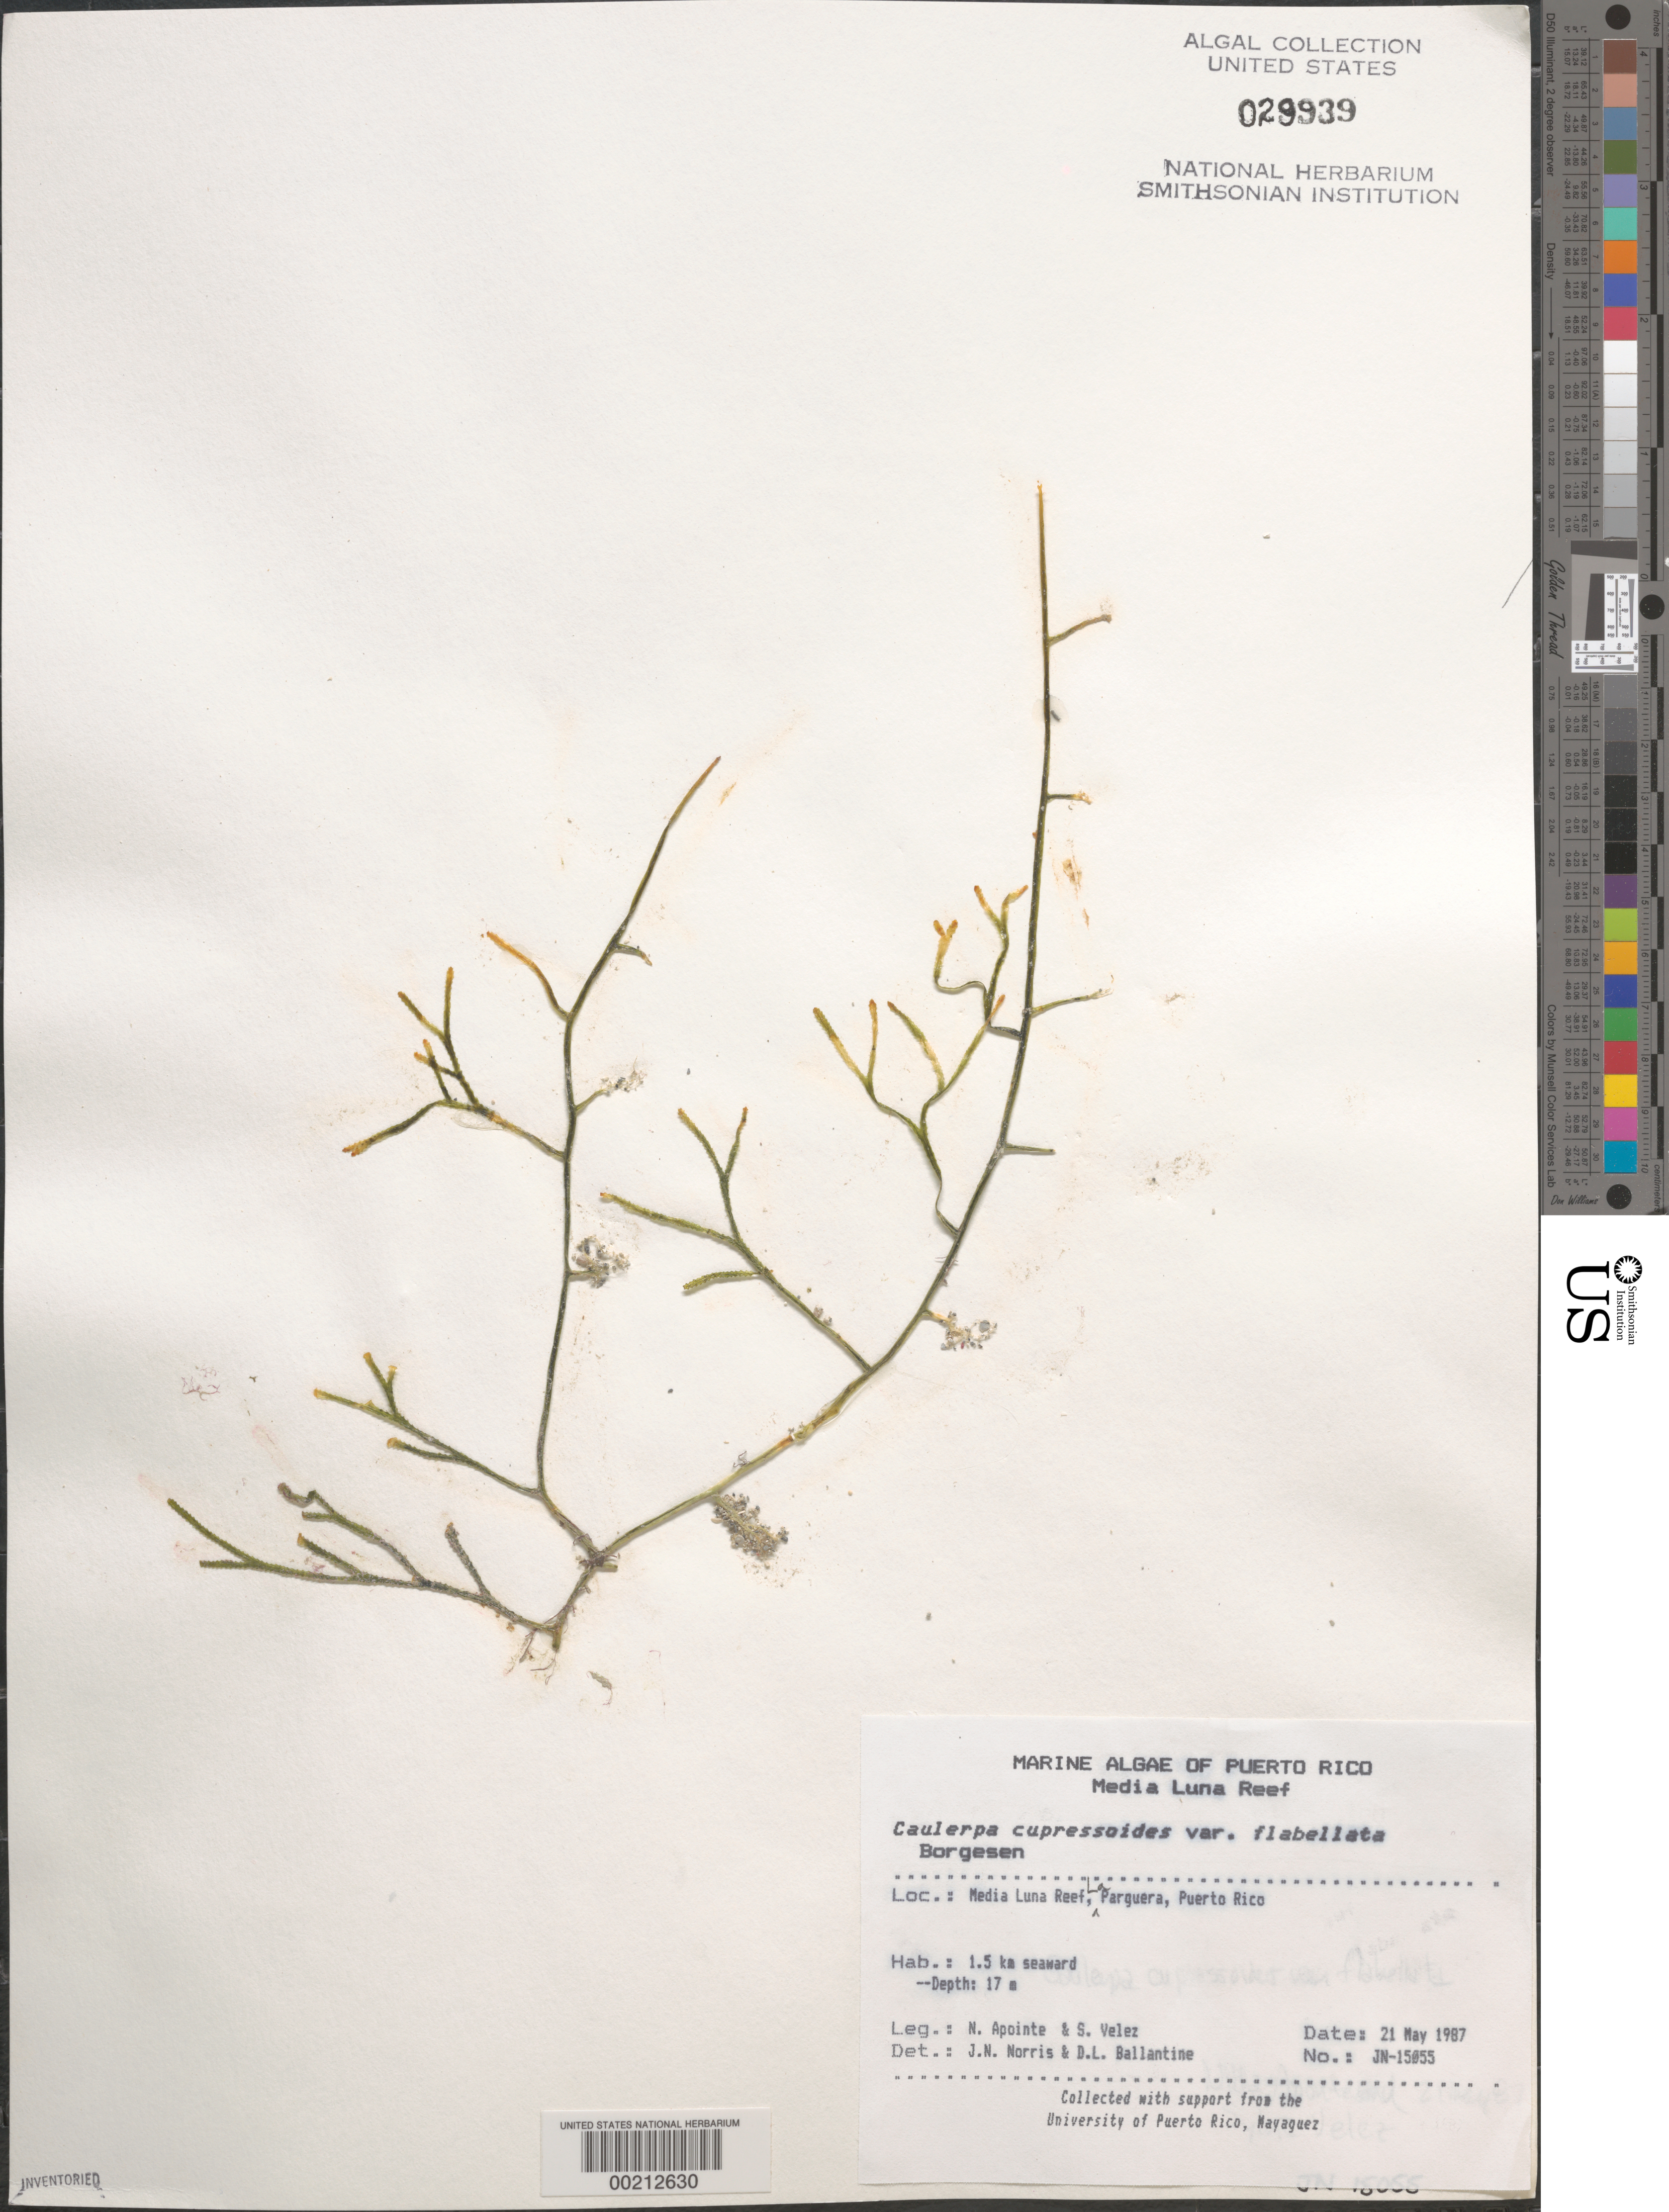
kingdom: Plantae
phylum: Chlorophyta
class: Ulvophyceae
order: Bryopsidales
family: Caulerpaceae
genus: Caulerpa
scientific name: Caulerpa cupressoides var. flabellata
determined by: Norris, J. N.; Ballantine, D. L.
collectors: N. E. Aponte & S. Velez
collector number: Jn-15055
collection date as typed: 21 May 1987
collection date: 1987-05-21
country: Puerto Rico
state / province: Lajas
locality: Media Luna Reef, La Parguera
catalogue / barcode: US 29939